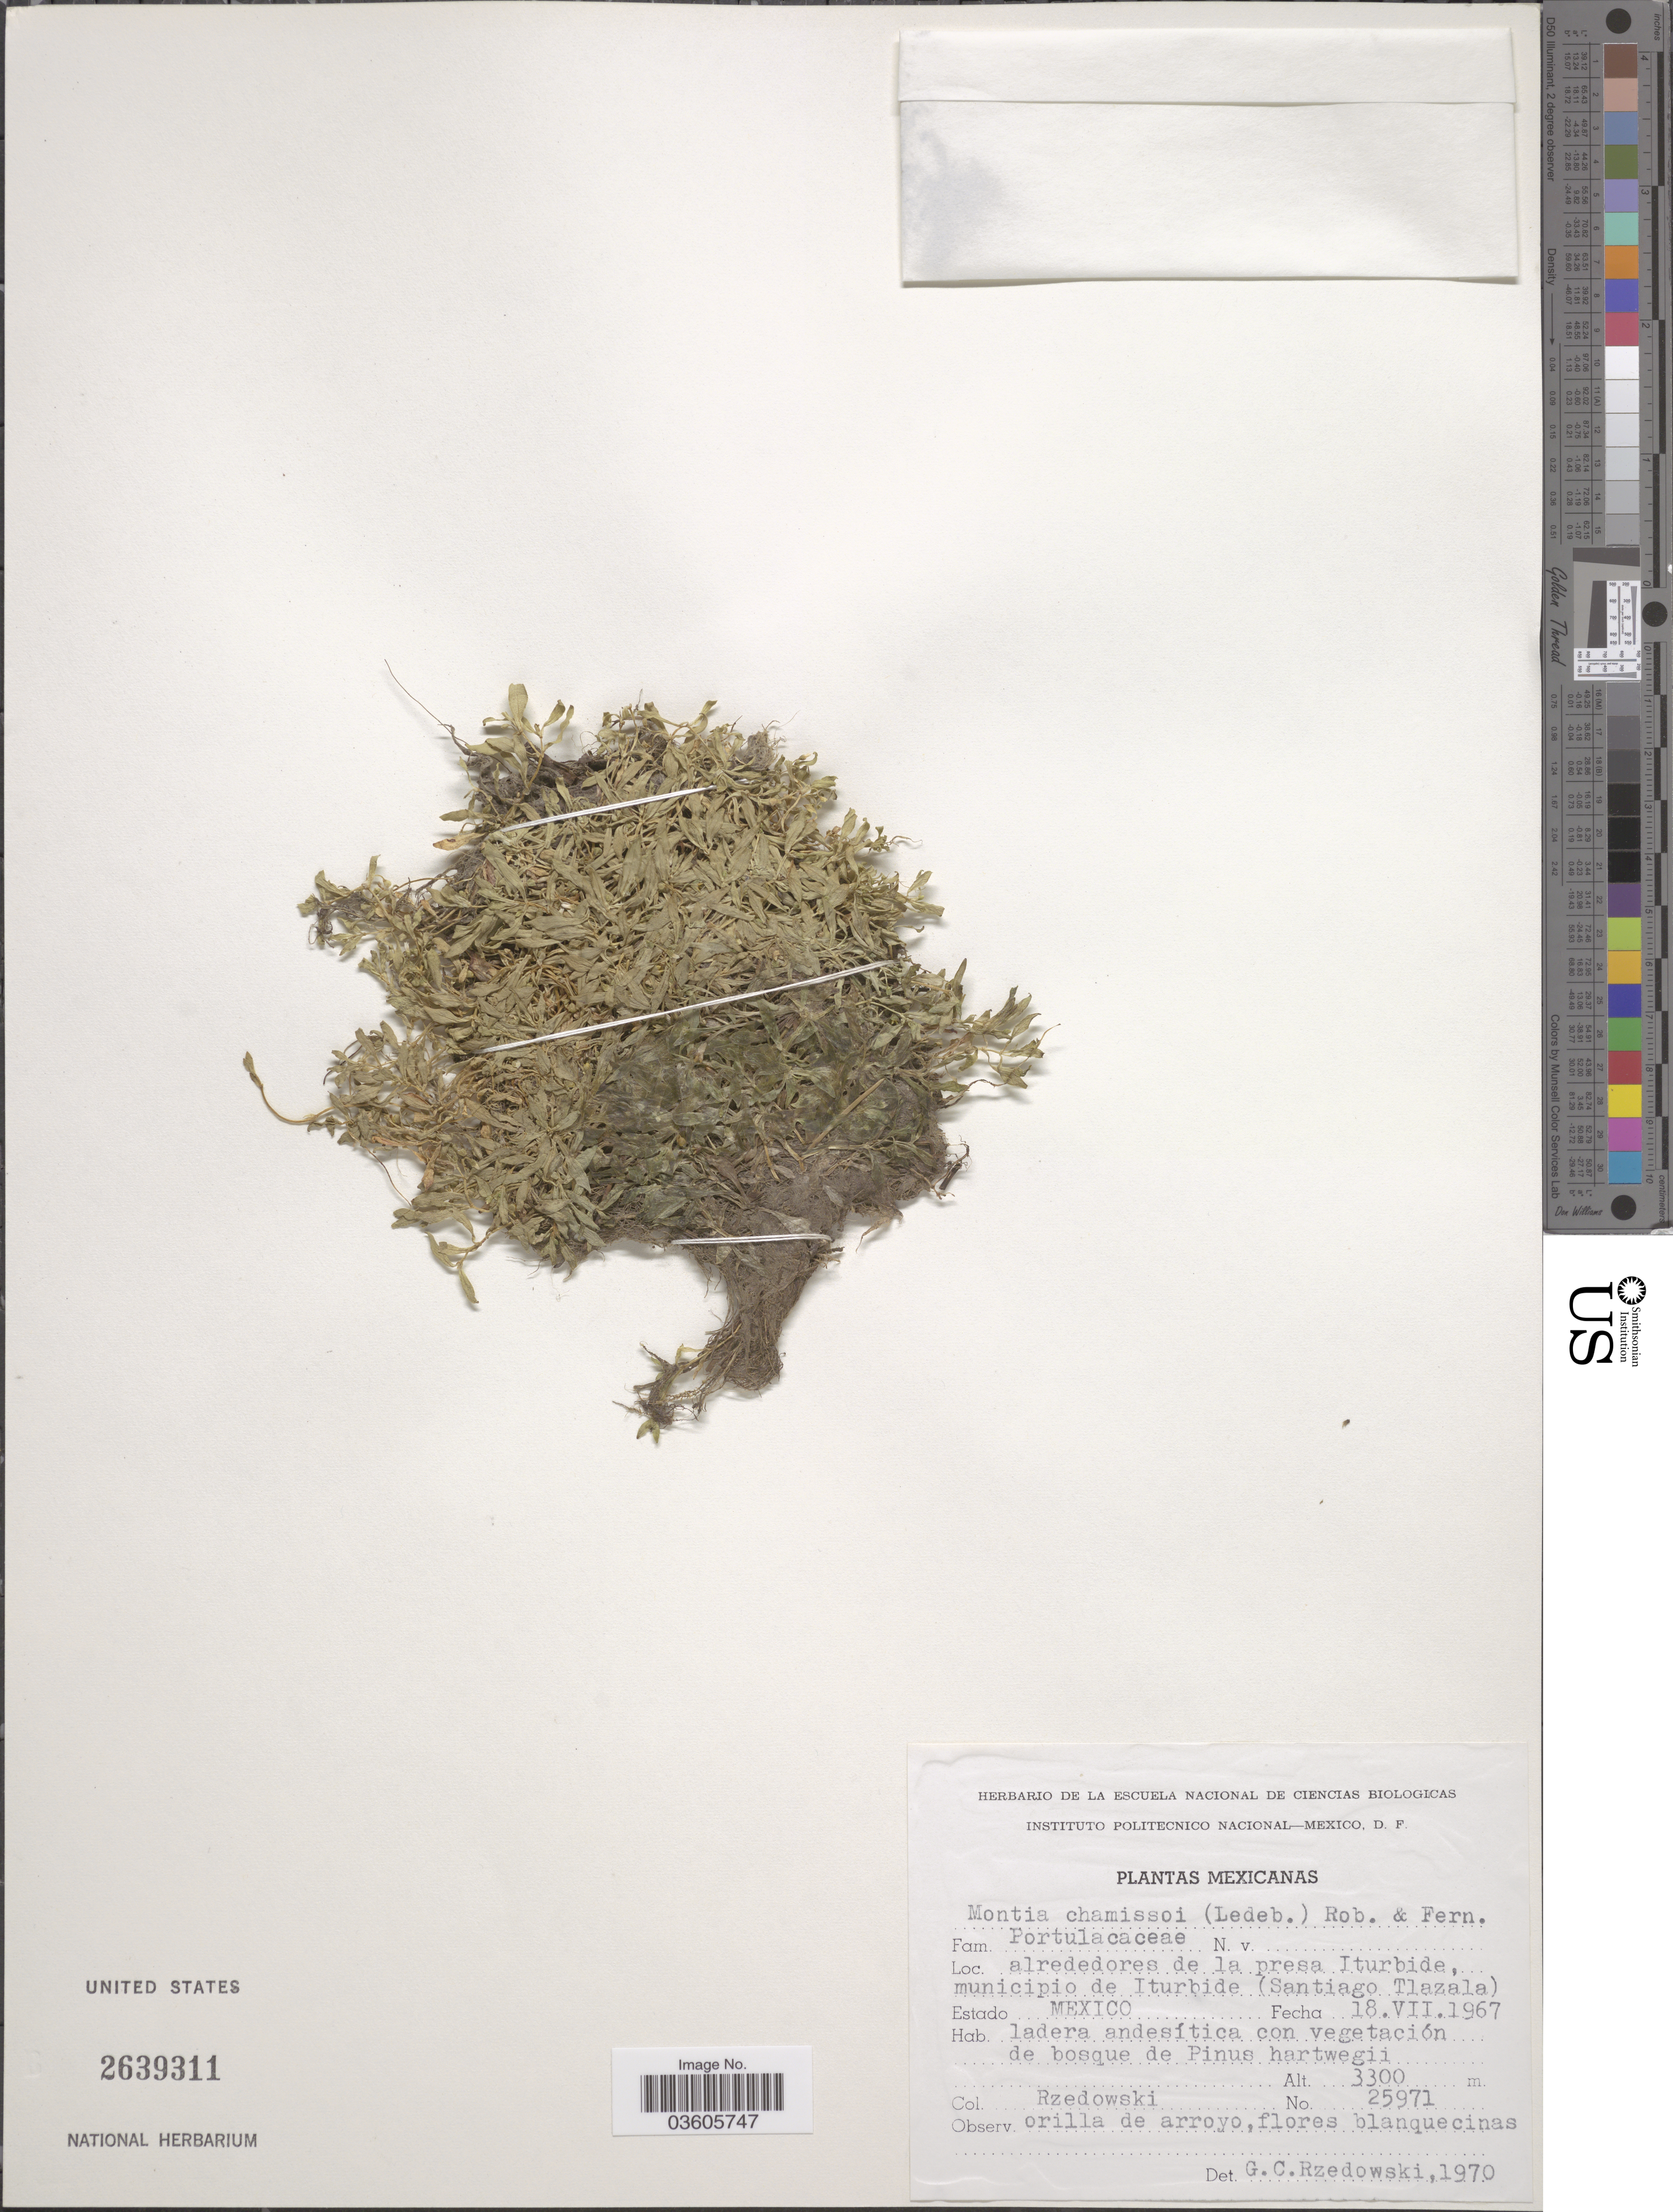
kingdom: Plantae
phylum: Tracheophyta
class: Magnoliopsida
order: Caryophyllales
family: Montiaceae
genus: Montia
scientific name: Montia chamissoi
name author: (Ledeb. ex Spreng.) Greene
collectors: Rzedwoski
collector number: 25971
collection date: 1967-07-18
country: Mexico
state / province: México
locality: Alrededores de la presa Iturbide, municipio de Iturbide (Santiago Tlazala).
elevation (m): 3300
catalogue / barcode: US 2639311